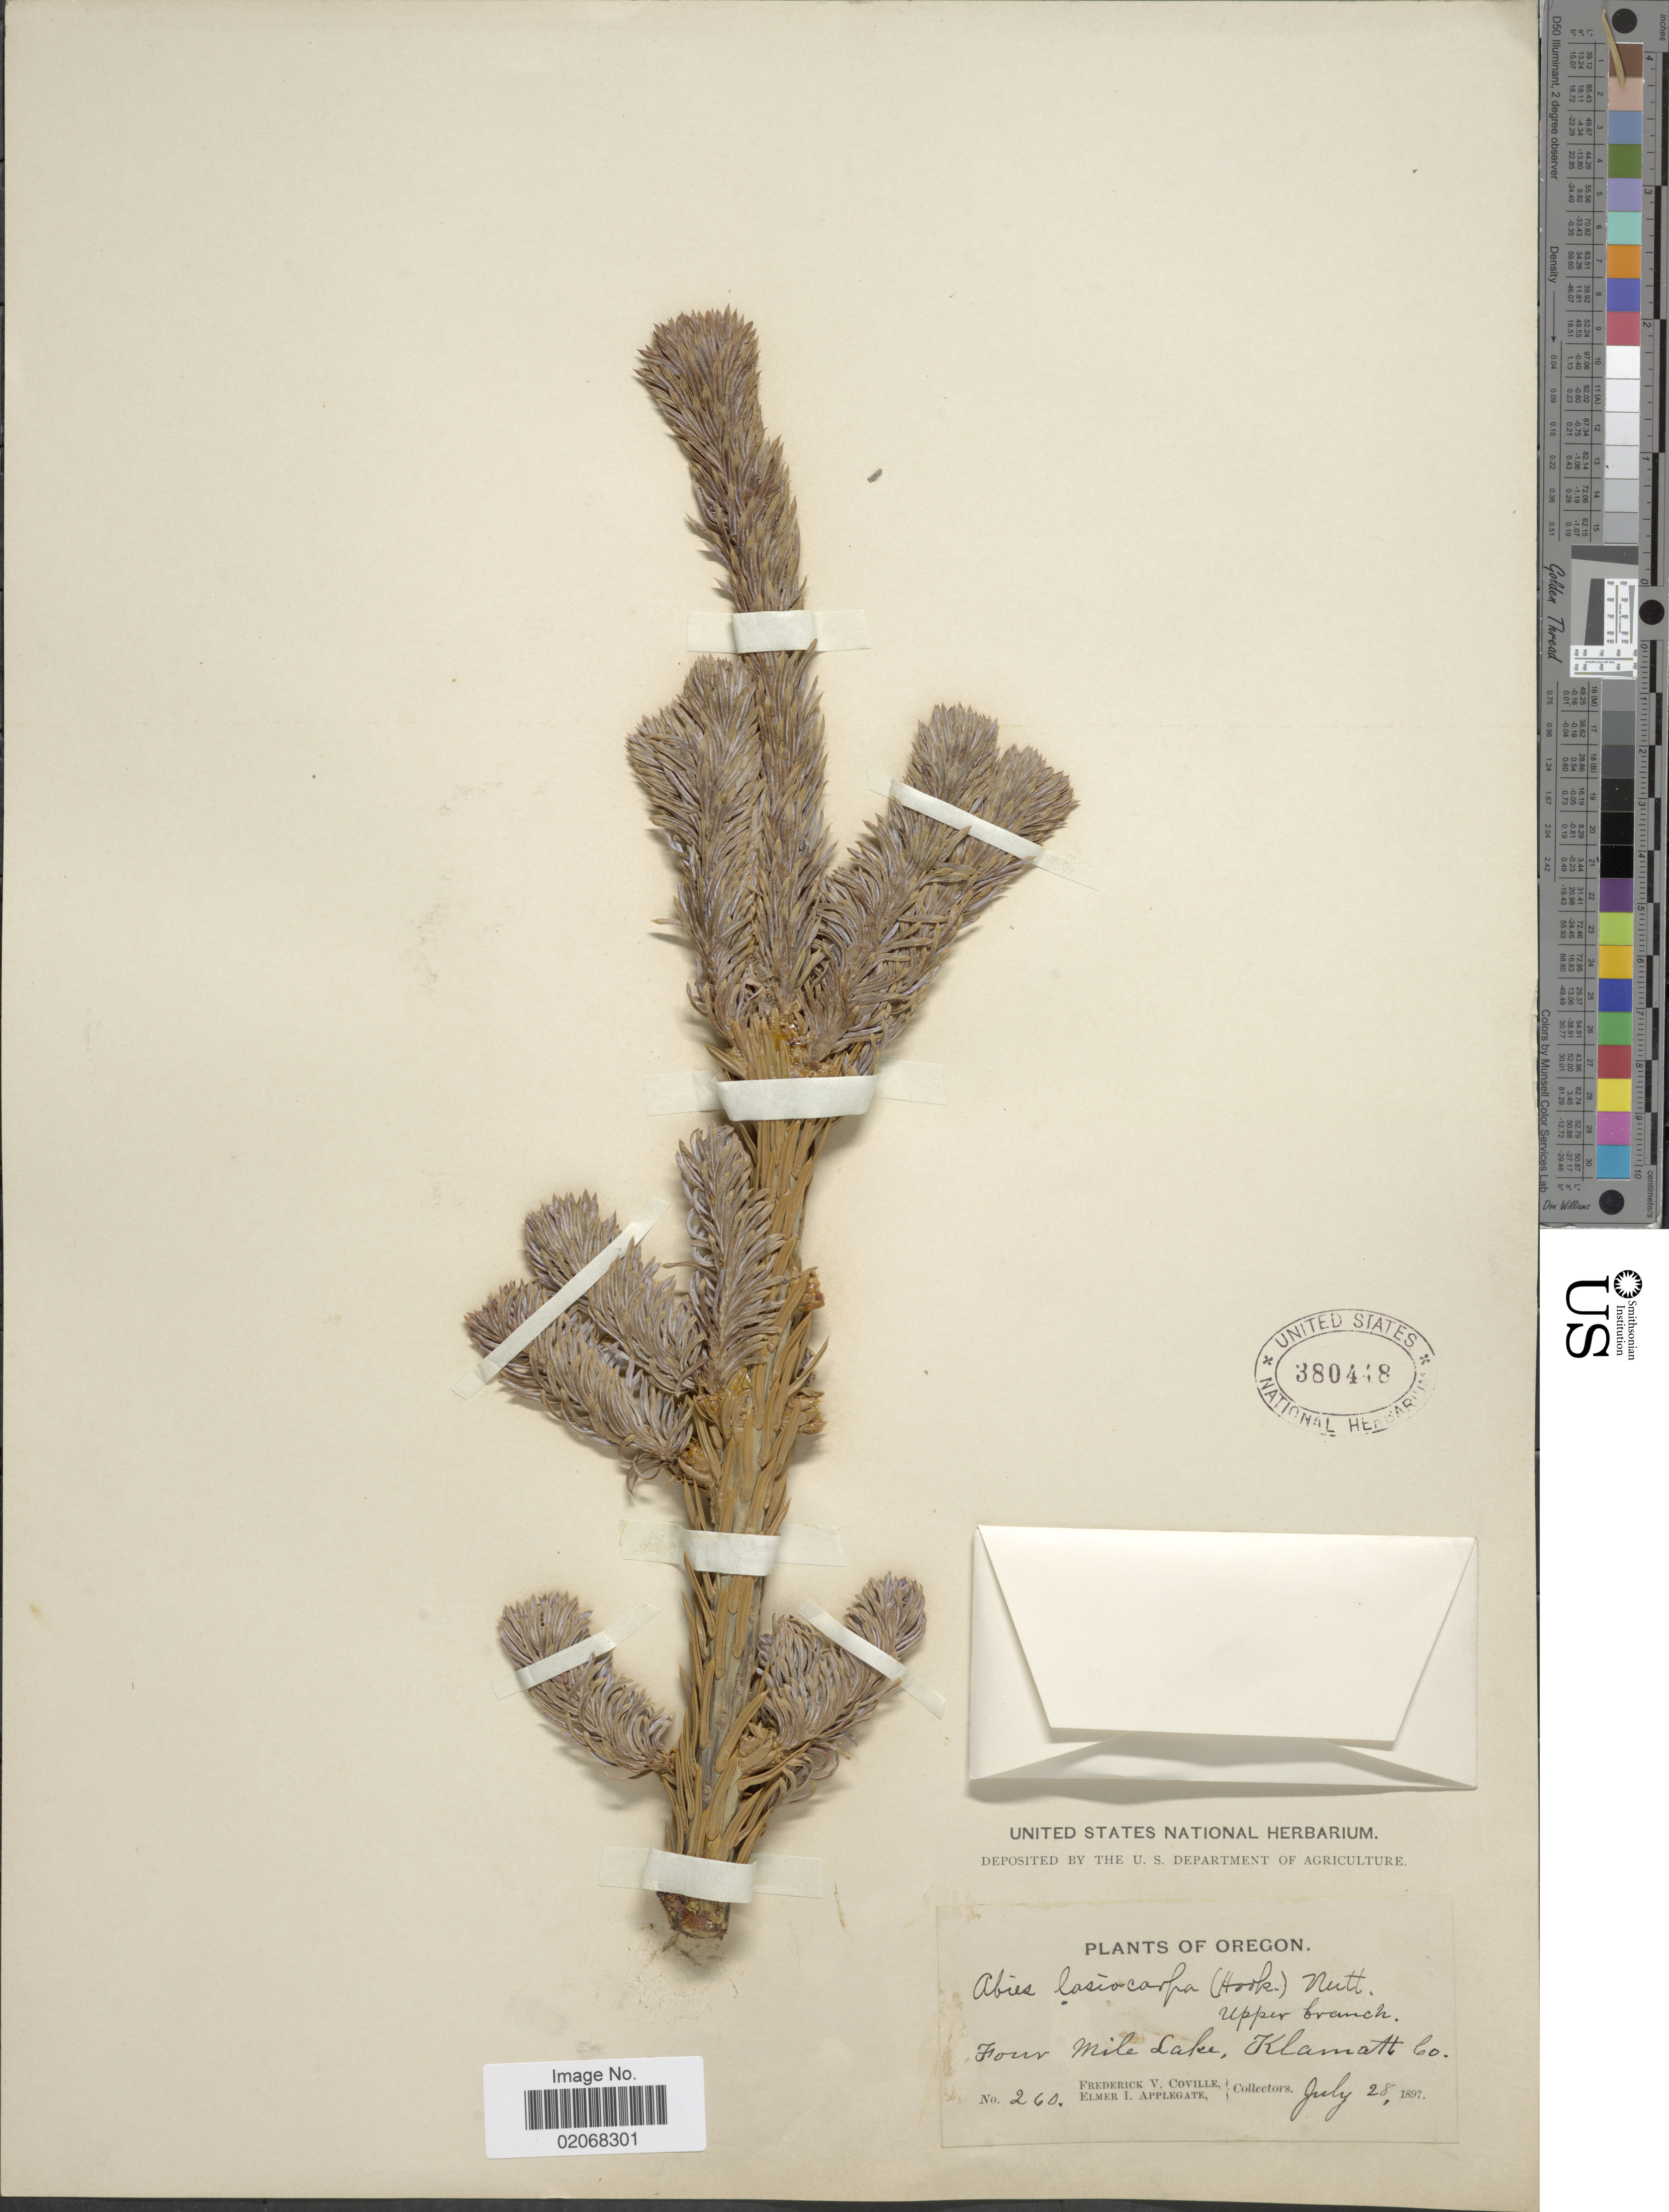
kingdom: Plantae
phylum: Tracheophyta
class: Pinopsida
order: Pinales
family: Pinaceae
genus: Abies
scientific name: Abies concolor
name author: (Gordon & Glend.) Lindl. ex Hildebr.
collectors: F. V. Coville & E. I. Applegate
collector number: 260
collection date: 1897-07-28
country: United States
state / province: Oregon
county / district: Klamath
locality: Upper branch, Four Mile Lake, Klamath Co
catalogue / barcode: US 380448